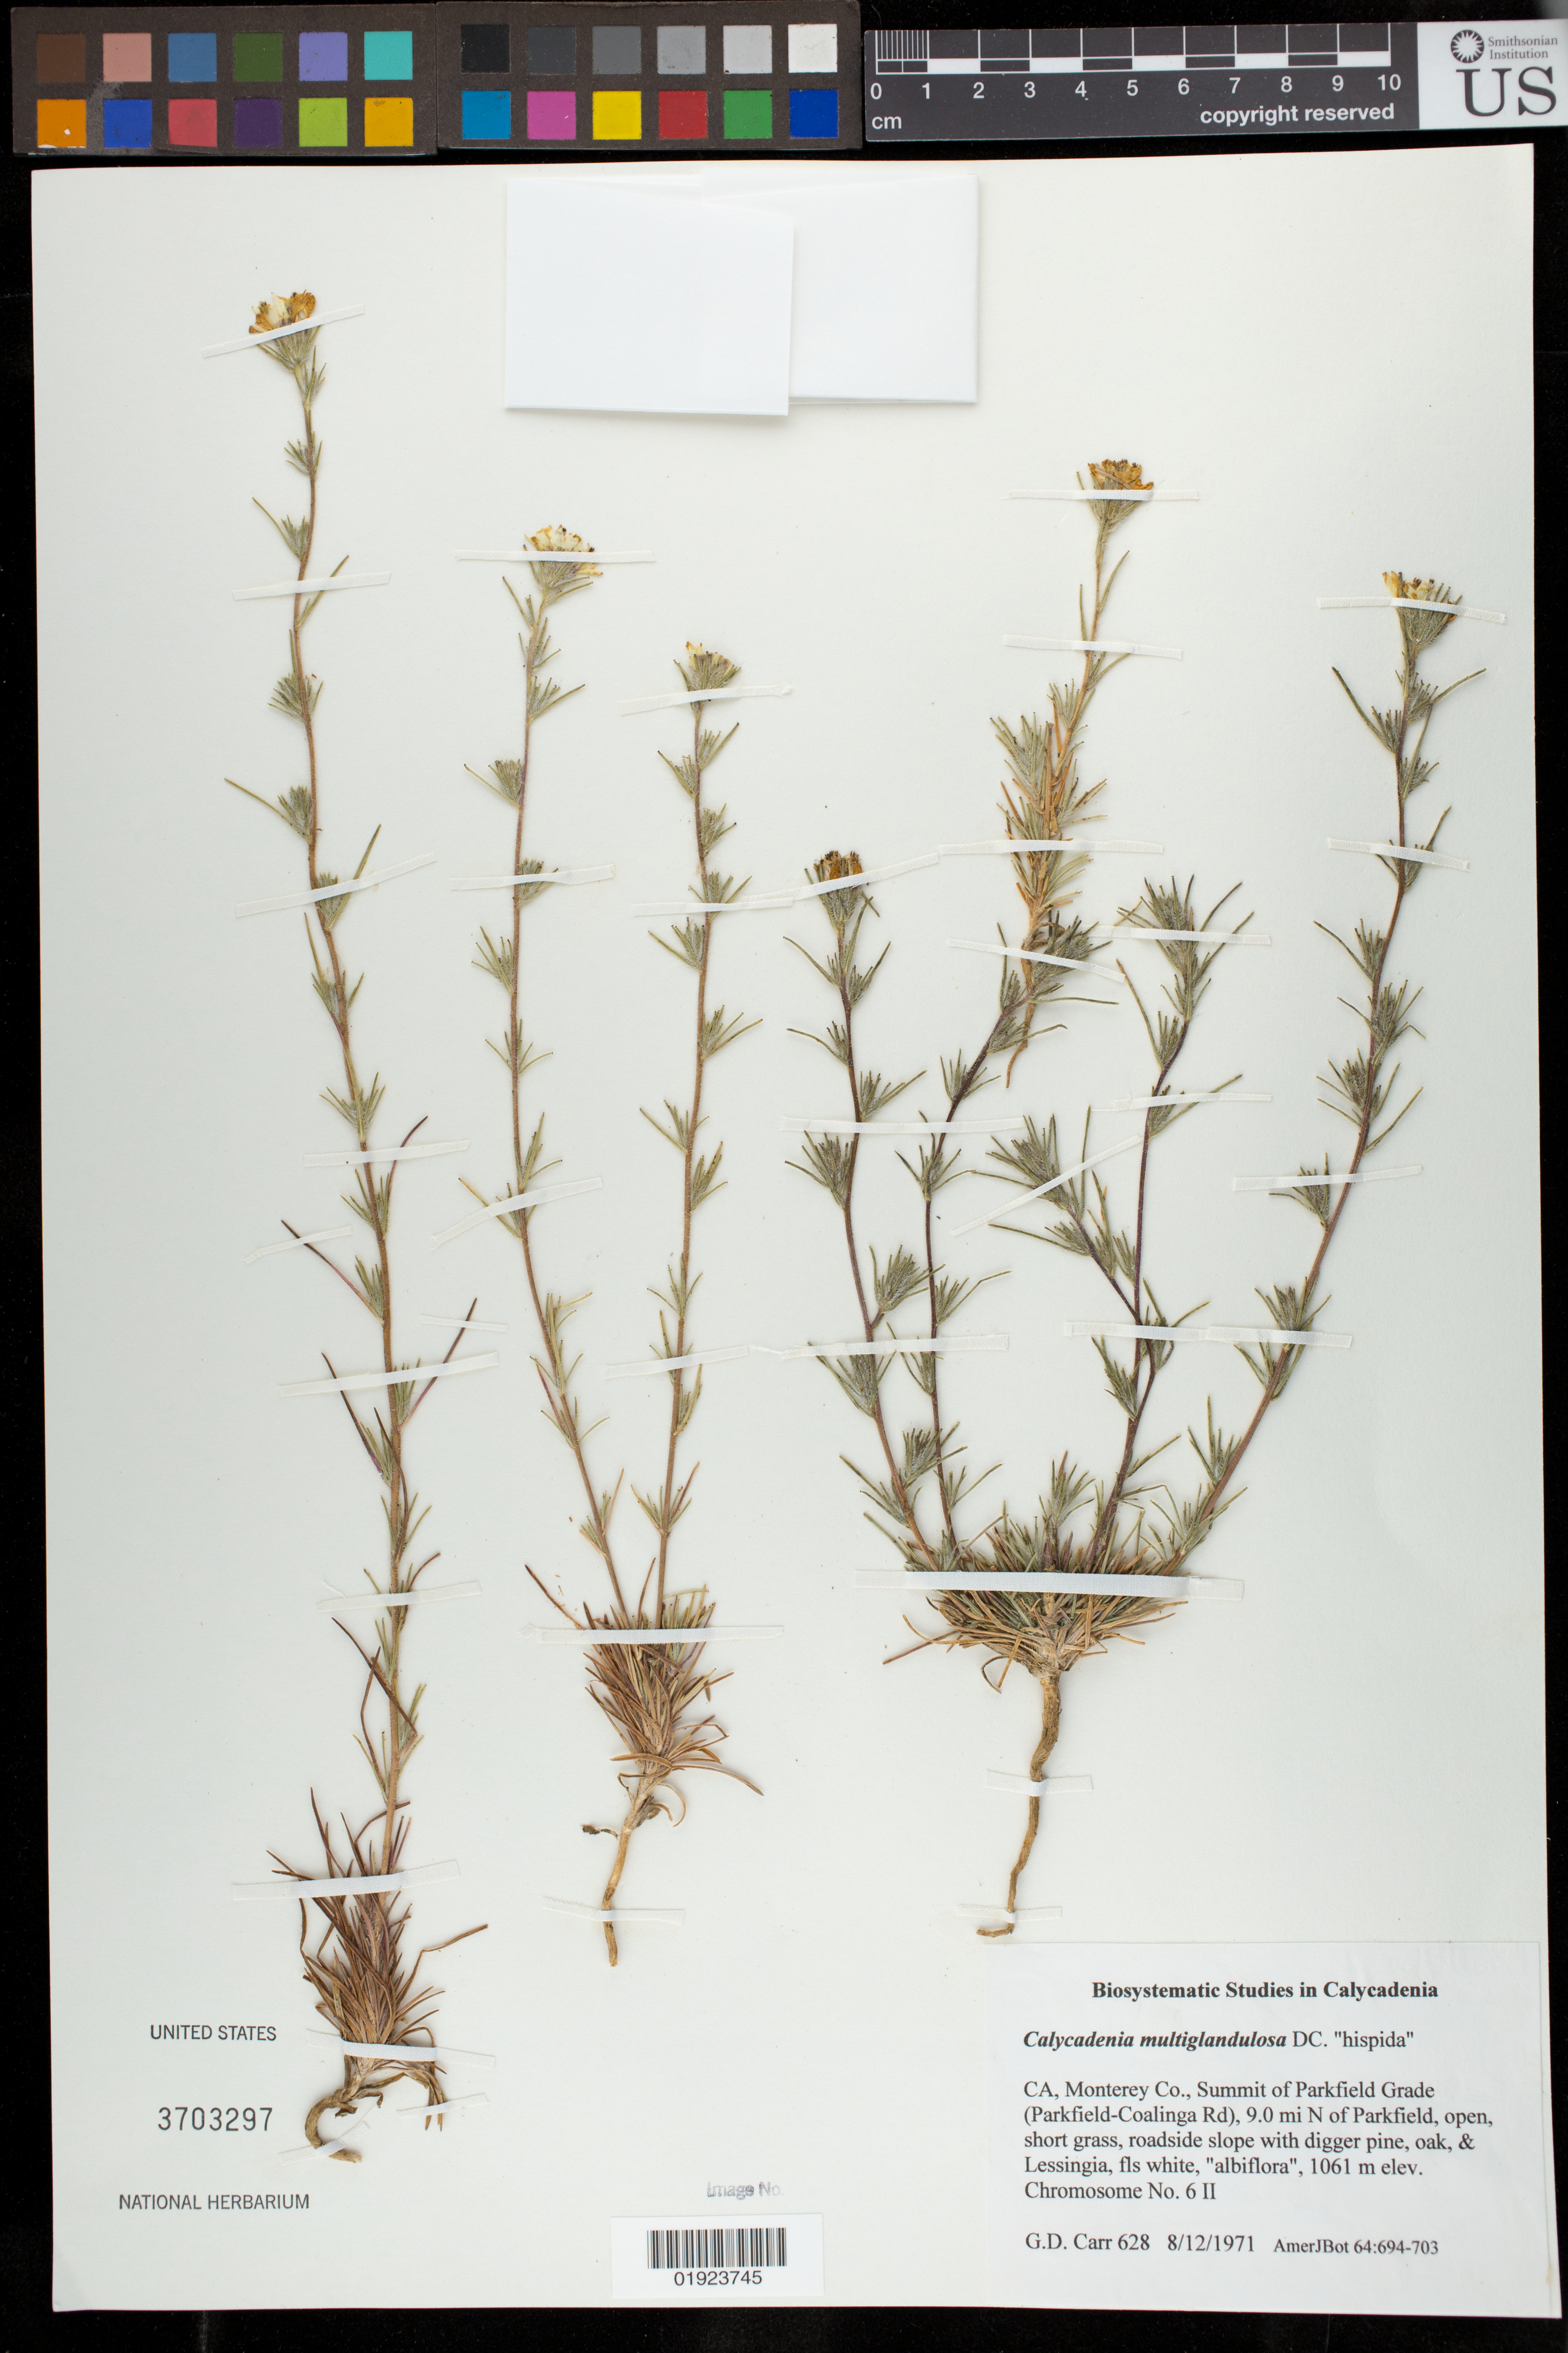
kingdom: Plantae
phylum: Tracheophyta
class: Magnoliopsida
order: Asterales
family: Asteraceae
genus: Calycadenia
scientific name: Calycadenia multiglandulosa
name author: DC.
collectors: G. Carr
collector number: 628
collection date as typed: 8/12/1971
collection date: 1971-08-12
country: United States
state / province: California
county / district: Monterey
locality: Summit of Parkfield Grade (Parkfield-Coalinga Rd), 9.0 mi N of Parkfield, roadside slope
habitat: open, short grass, slope with digger pine, oak, and Lessingia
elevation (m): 1061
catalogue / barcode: US 3703297